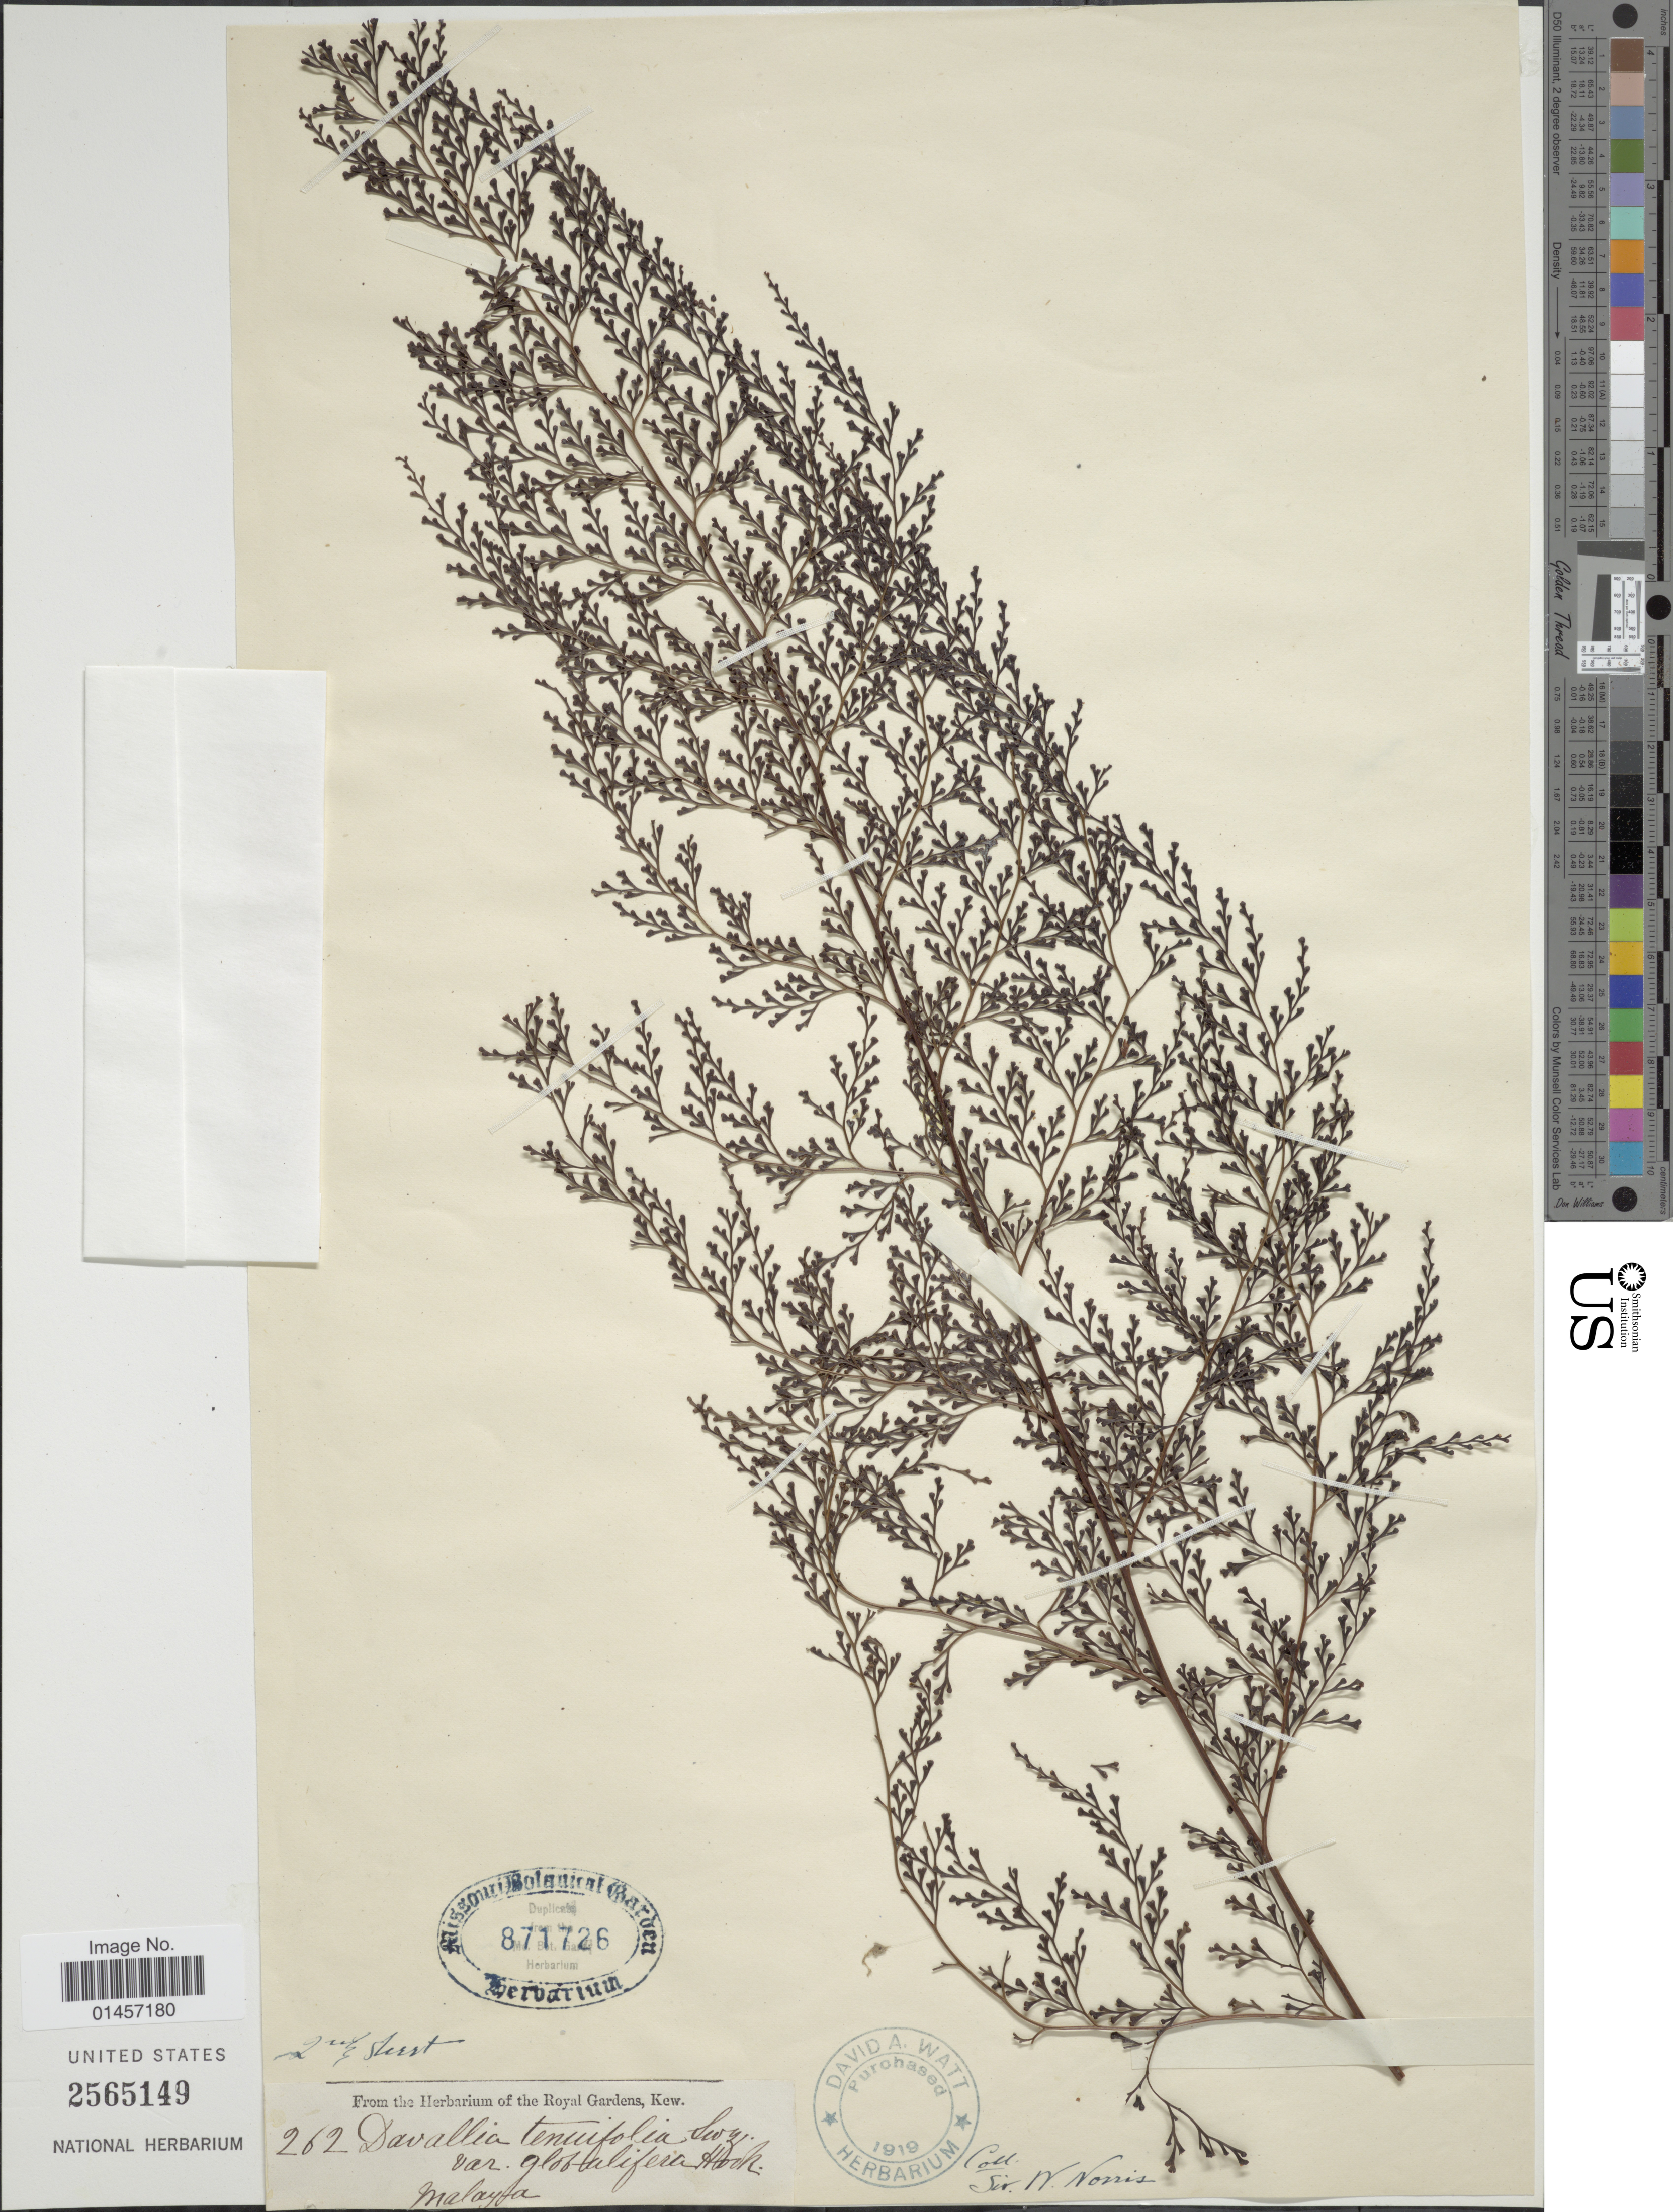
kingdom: Plantae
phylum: Tracheophyta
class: Polypodiopsida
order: Polypodiales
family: Lindsaeaceae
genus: Sphenomeris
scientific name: Sphenomeris chinensis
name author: (L.) Maxon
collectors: W. Norris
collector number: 262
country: Malaysia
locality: Malaysia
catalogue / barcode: US 2565149